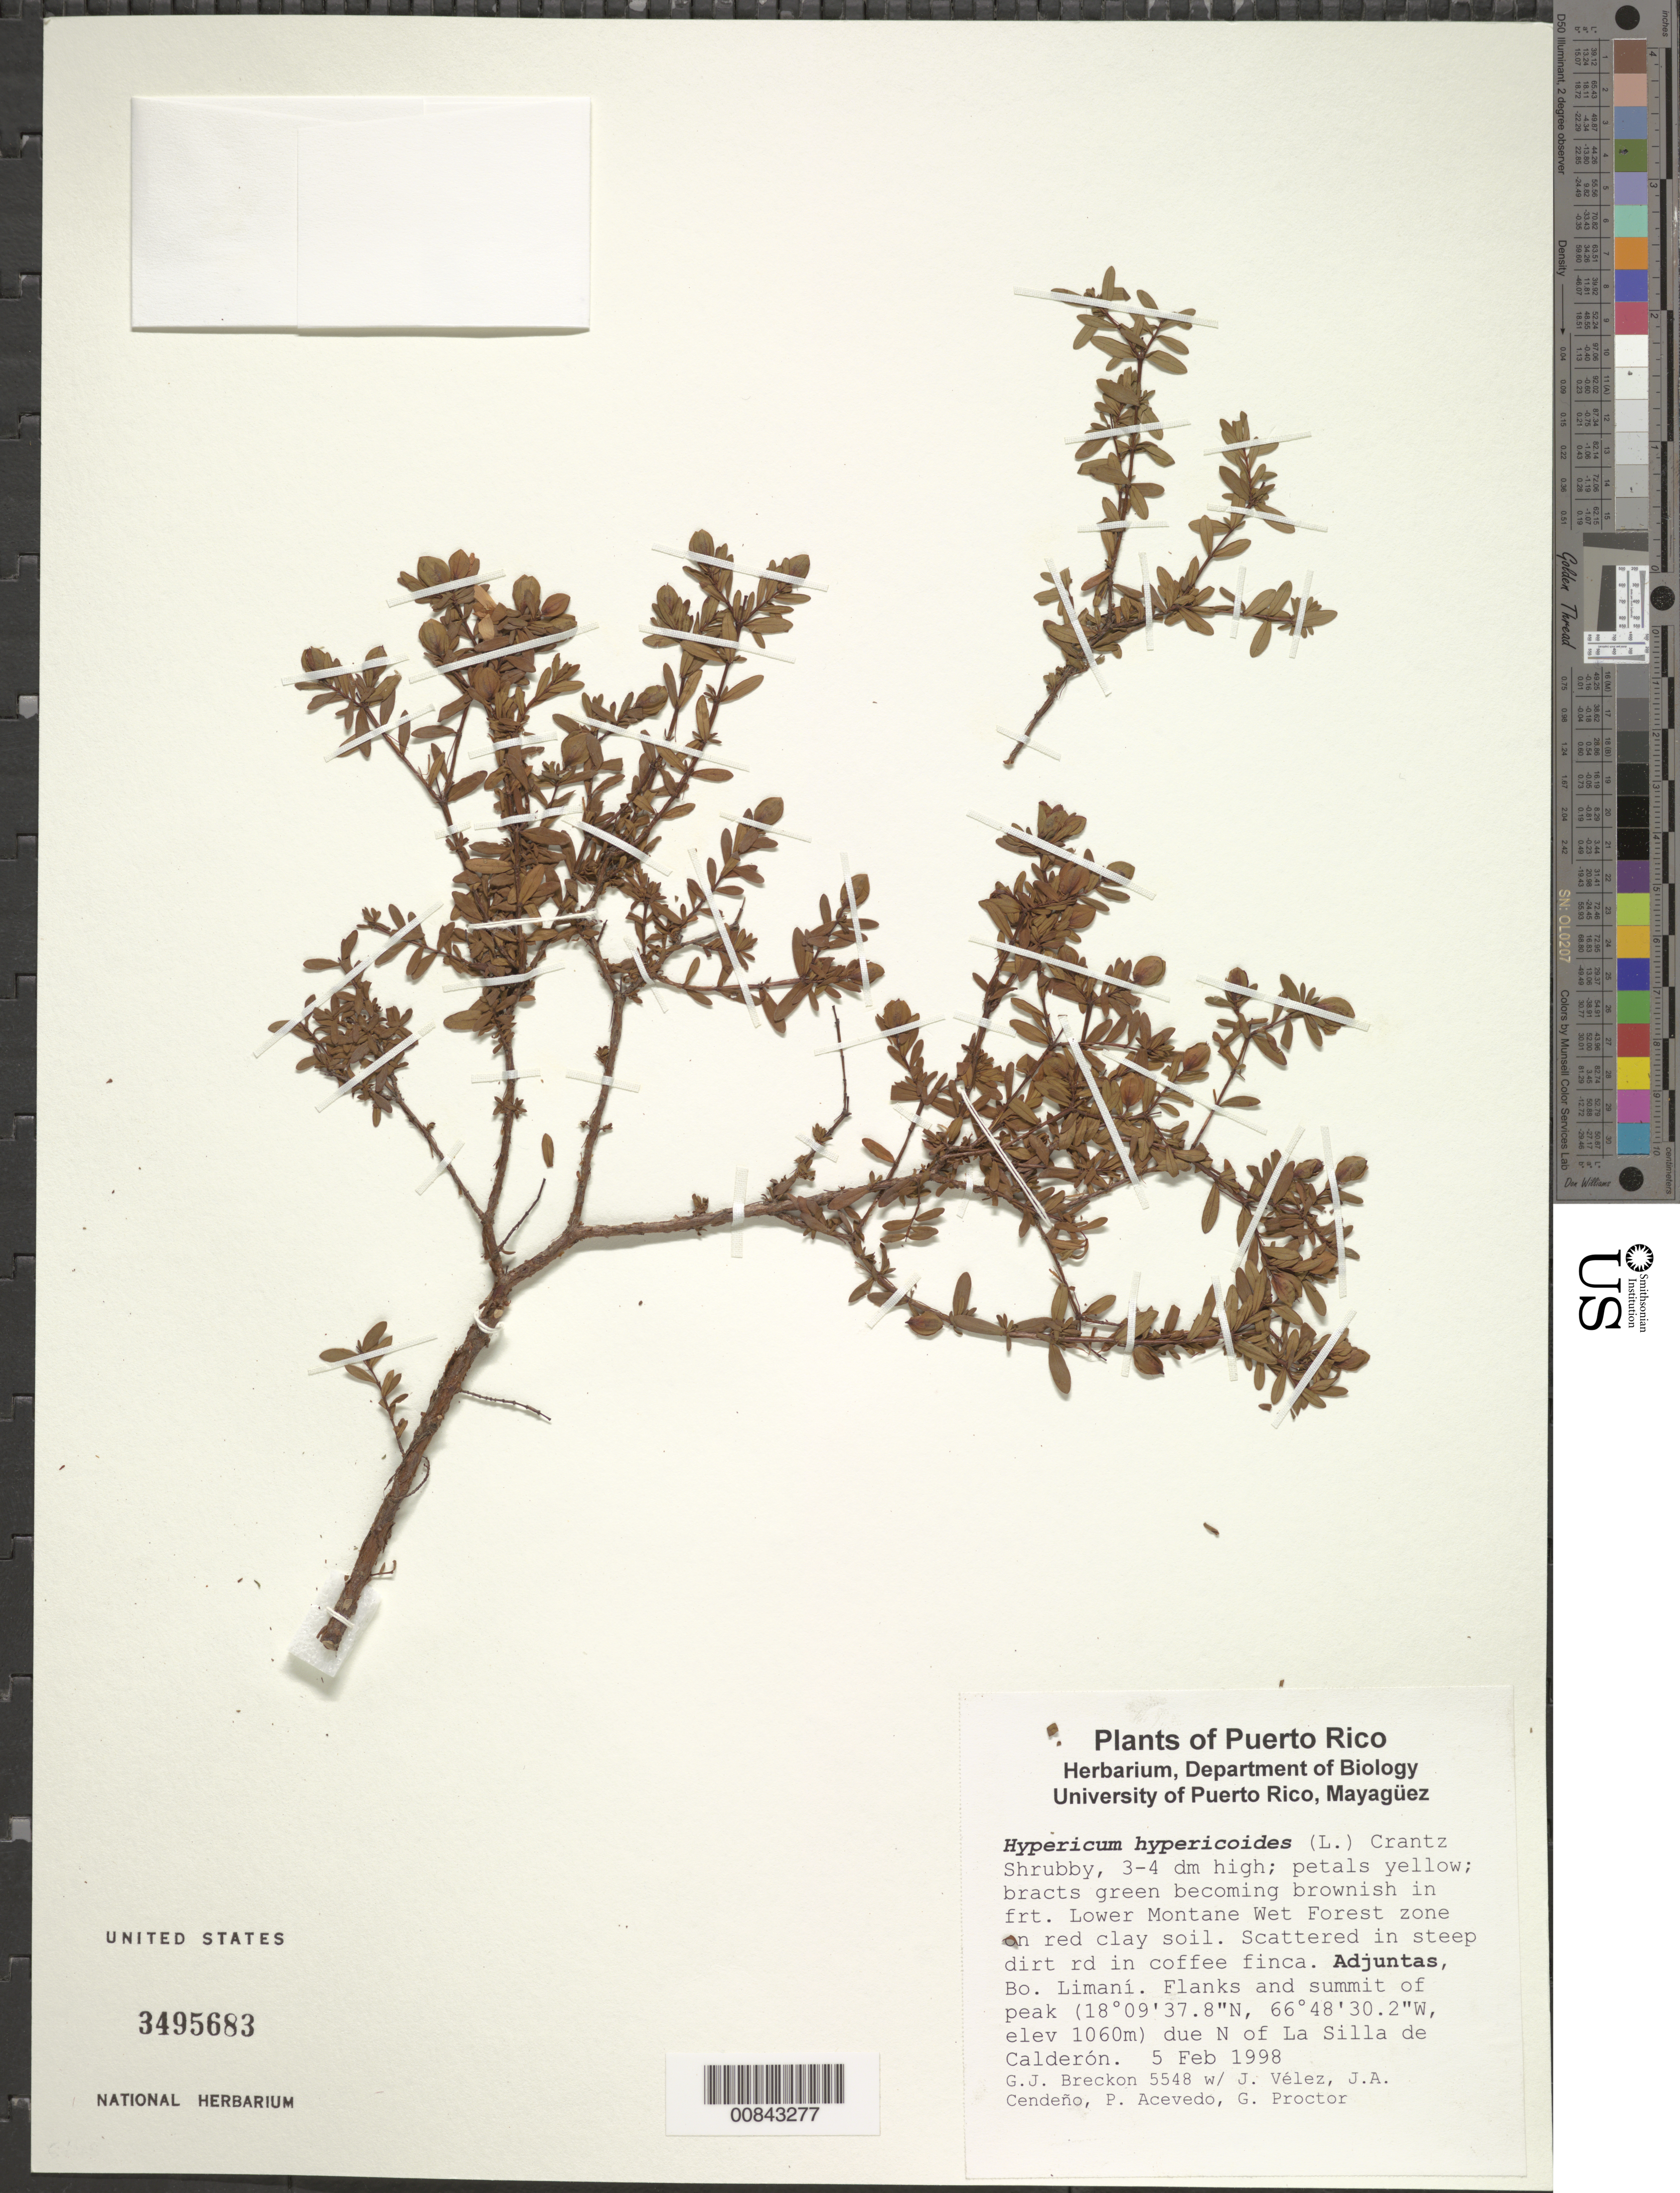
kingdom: Plantae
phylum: Tracheophyta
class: Magnoliopsida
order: Malpighiales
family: Hypericaceae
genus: Hypericum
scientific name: Hypericum hypericoides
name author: (L.) Crantz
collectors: G. Breckon, J. Vélez, J. Cendeño, P. Acevedo-Rodr. & G. Proctor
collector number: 5548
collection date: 1998-02-05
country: Puerto Rico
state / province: Adjuntas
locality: Bo. Limaní. Flanks and summit of peak due N of La Silla de Calderón.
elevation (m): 1060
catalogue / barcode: US 3495683